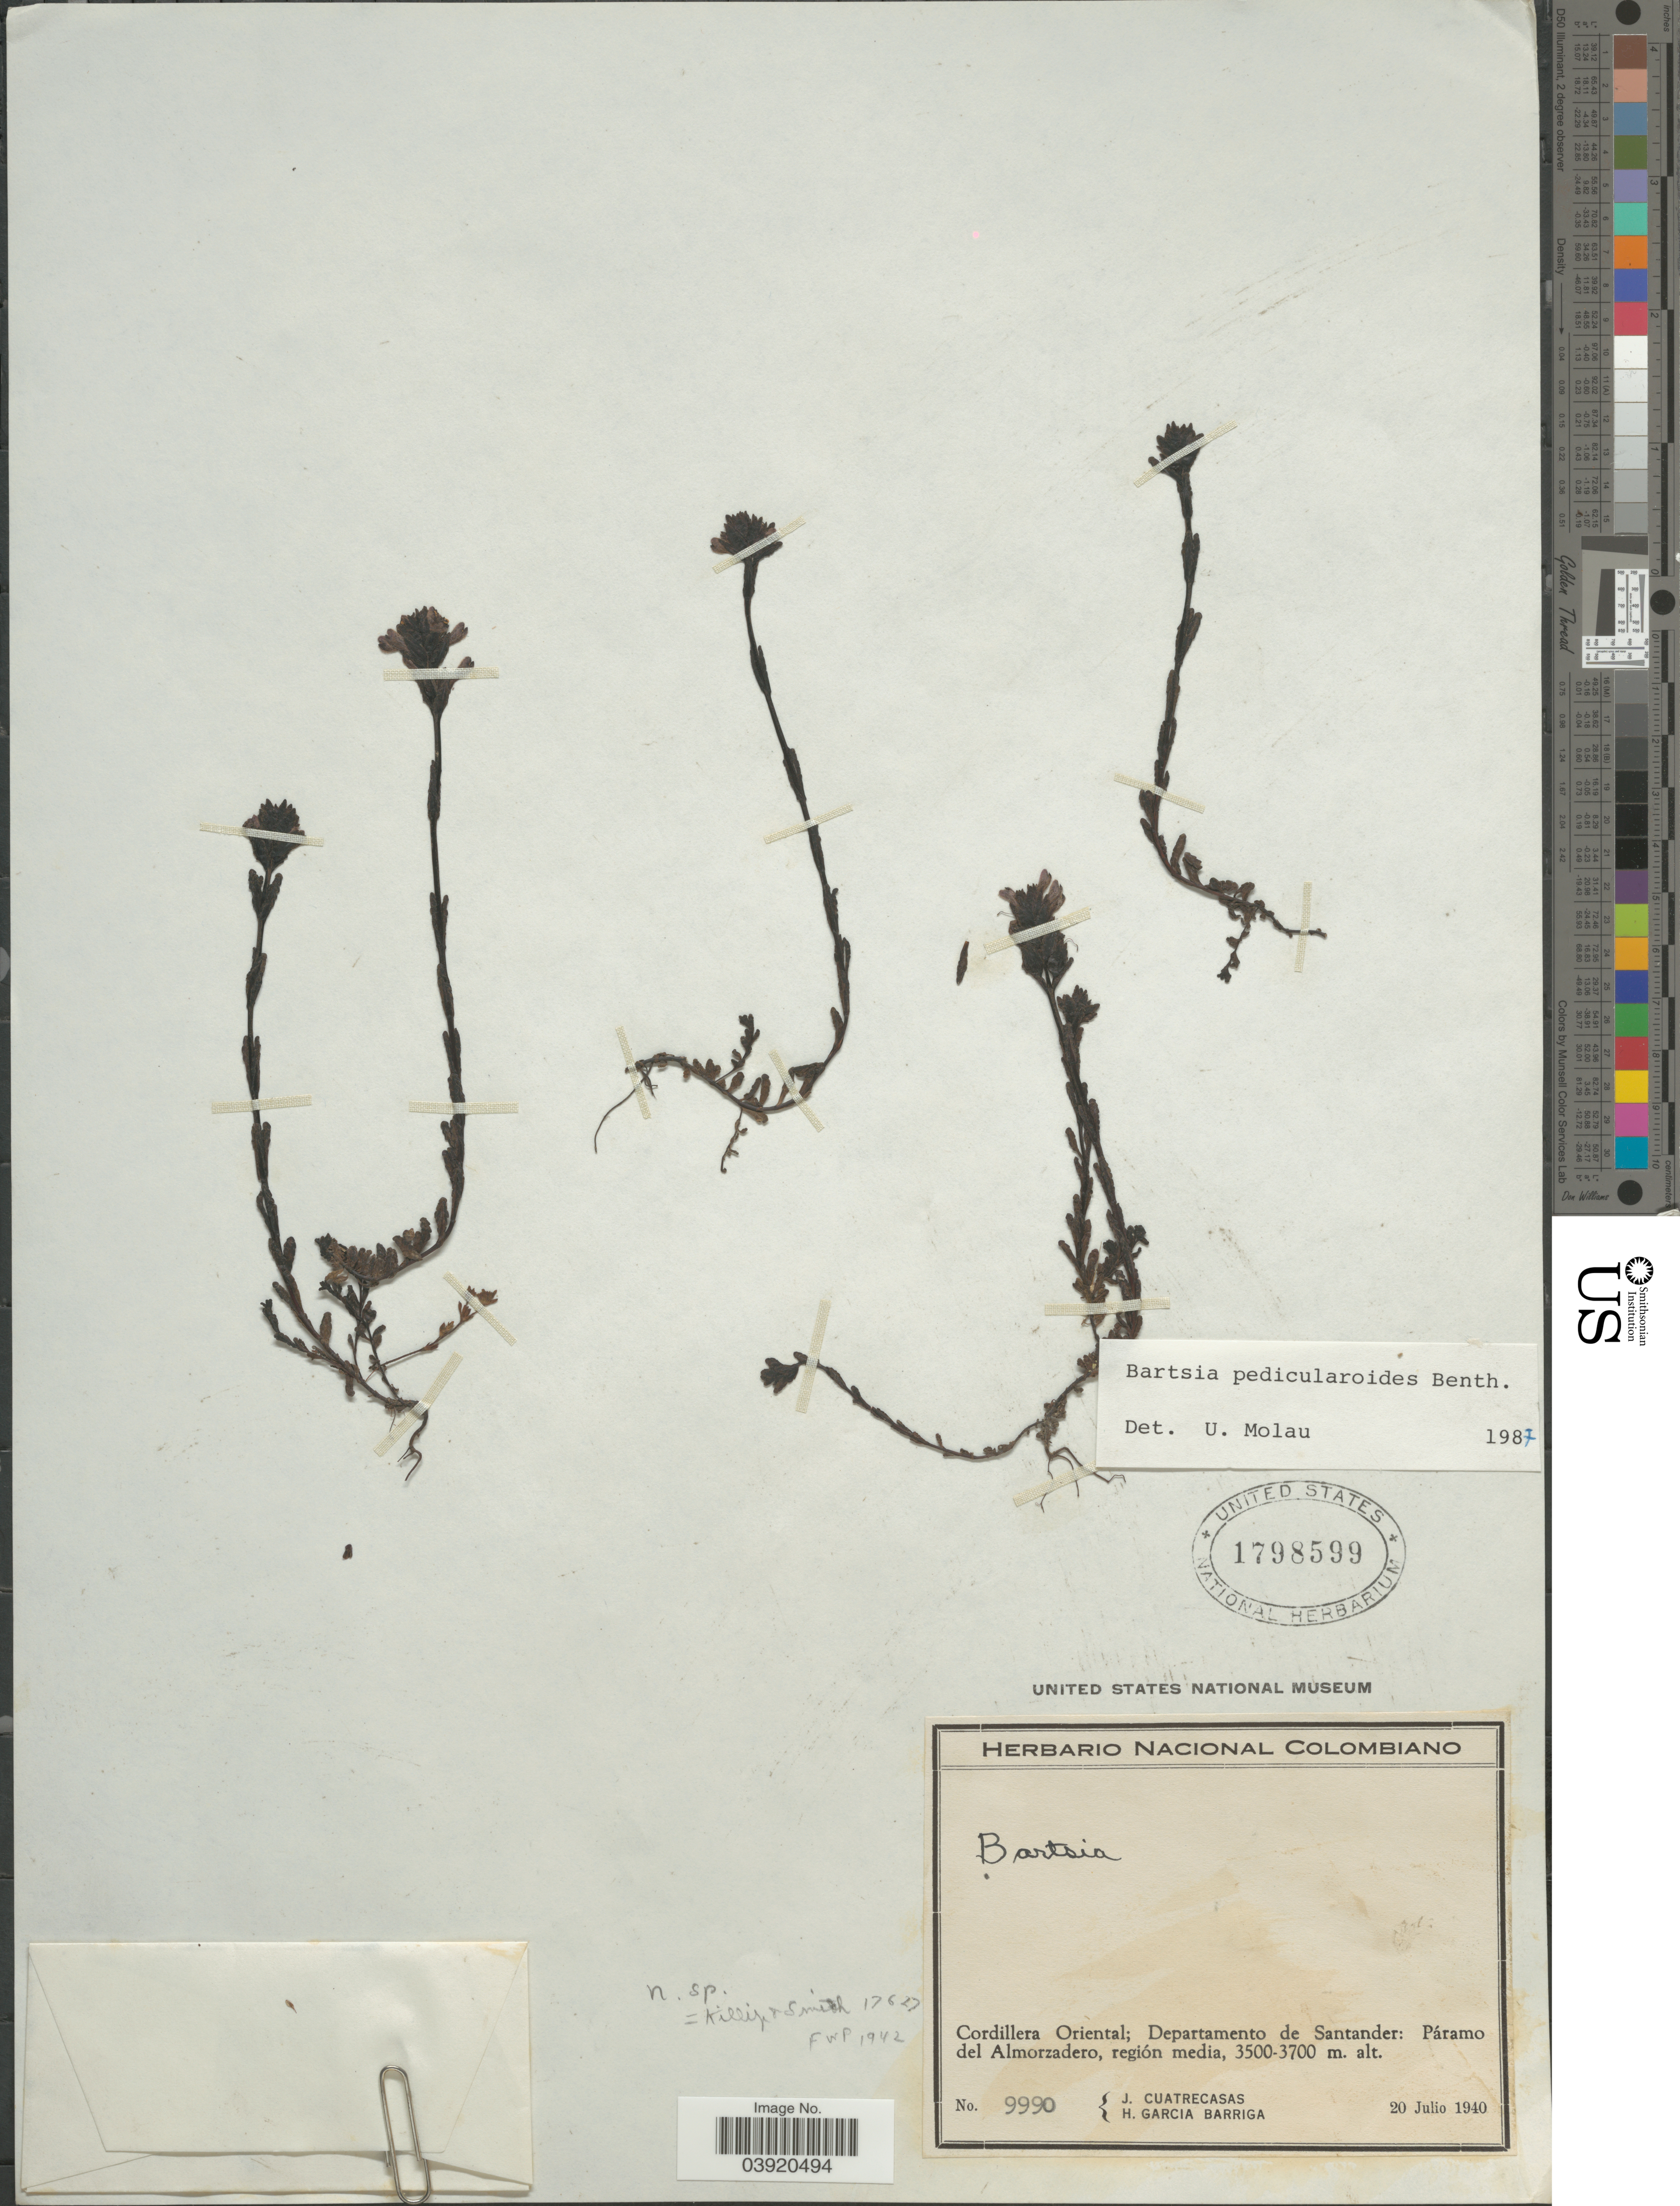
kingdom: Plantae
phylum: Tracheophyta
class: Magnoliopsida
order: Lamiales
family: Orobanchaceae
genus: Bartsia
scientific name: Bartsia pedicularoides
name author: Benth.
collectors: J. Cuatrecasas & H. García Barriga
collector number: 9990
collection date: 1940-07-20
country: Colombia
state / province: Santander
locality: Cordillera Oriental; Departamento de Santander: Páramo del Almorzadero, región media.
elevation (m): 3500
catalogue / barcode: US 1798599